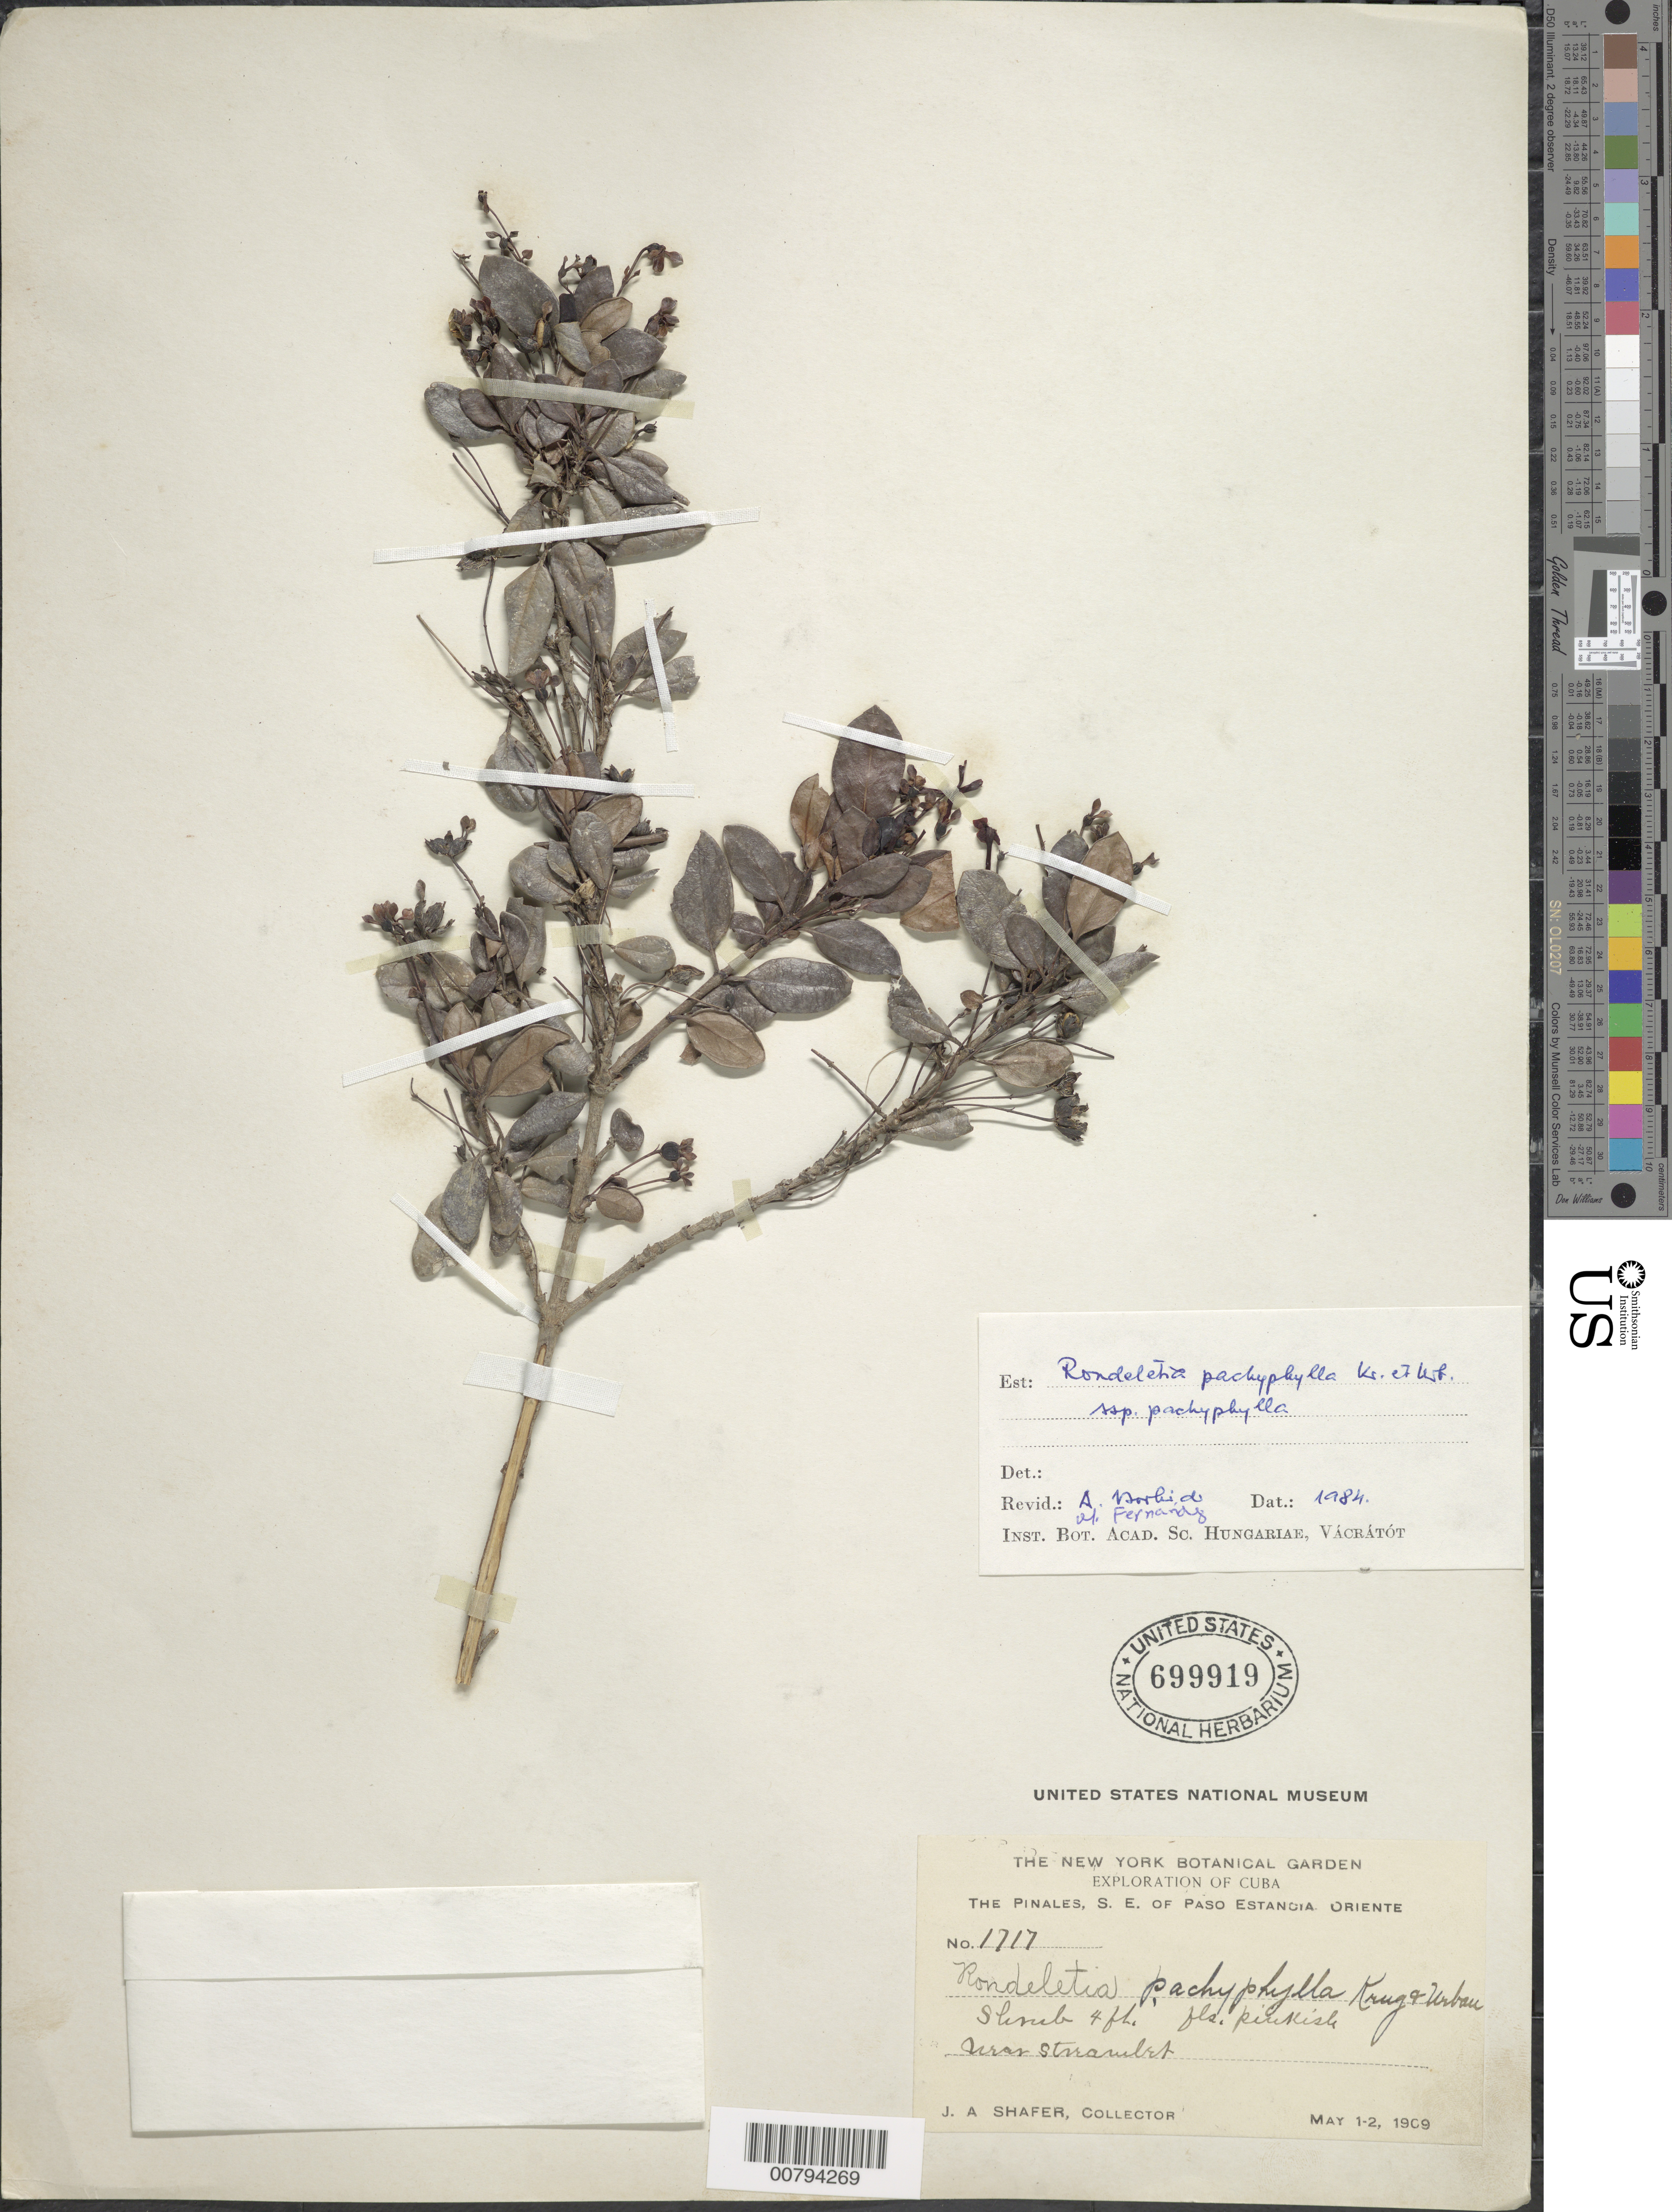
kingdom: Plantae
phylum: Tracheophyta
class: Magnoliopsida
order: Gentianales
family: Rubiaceae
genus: Rondeletia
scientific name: Rondeletia pachyphylla subsp. pacyphylla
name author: Krug & Urb.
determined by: Borhidi, A. L.; Fernandez, M.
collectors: J. A. Shafer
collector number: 1717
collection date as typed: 01 May 1909 to 02 May 1909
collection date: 1909-05-01/1909-05-02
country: Cuba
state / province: Oriente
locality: The Pinales, S.E. of Paso Estancia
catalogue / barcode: US 699919